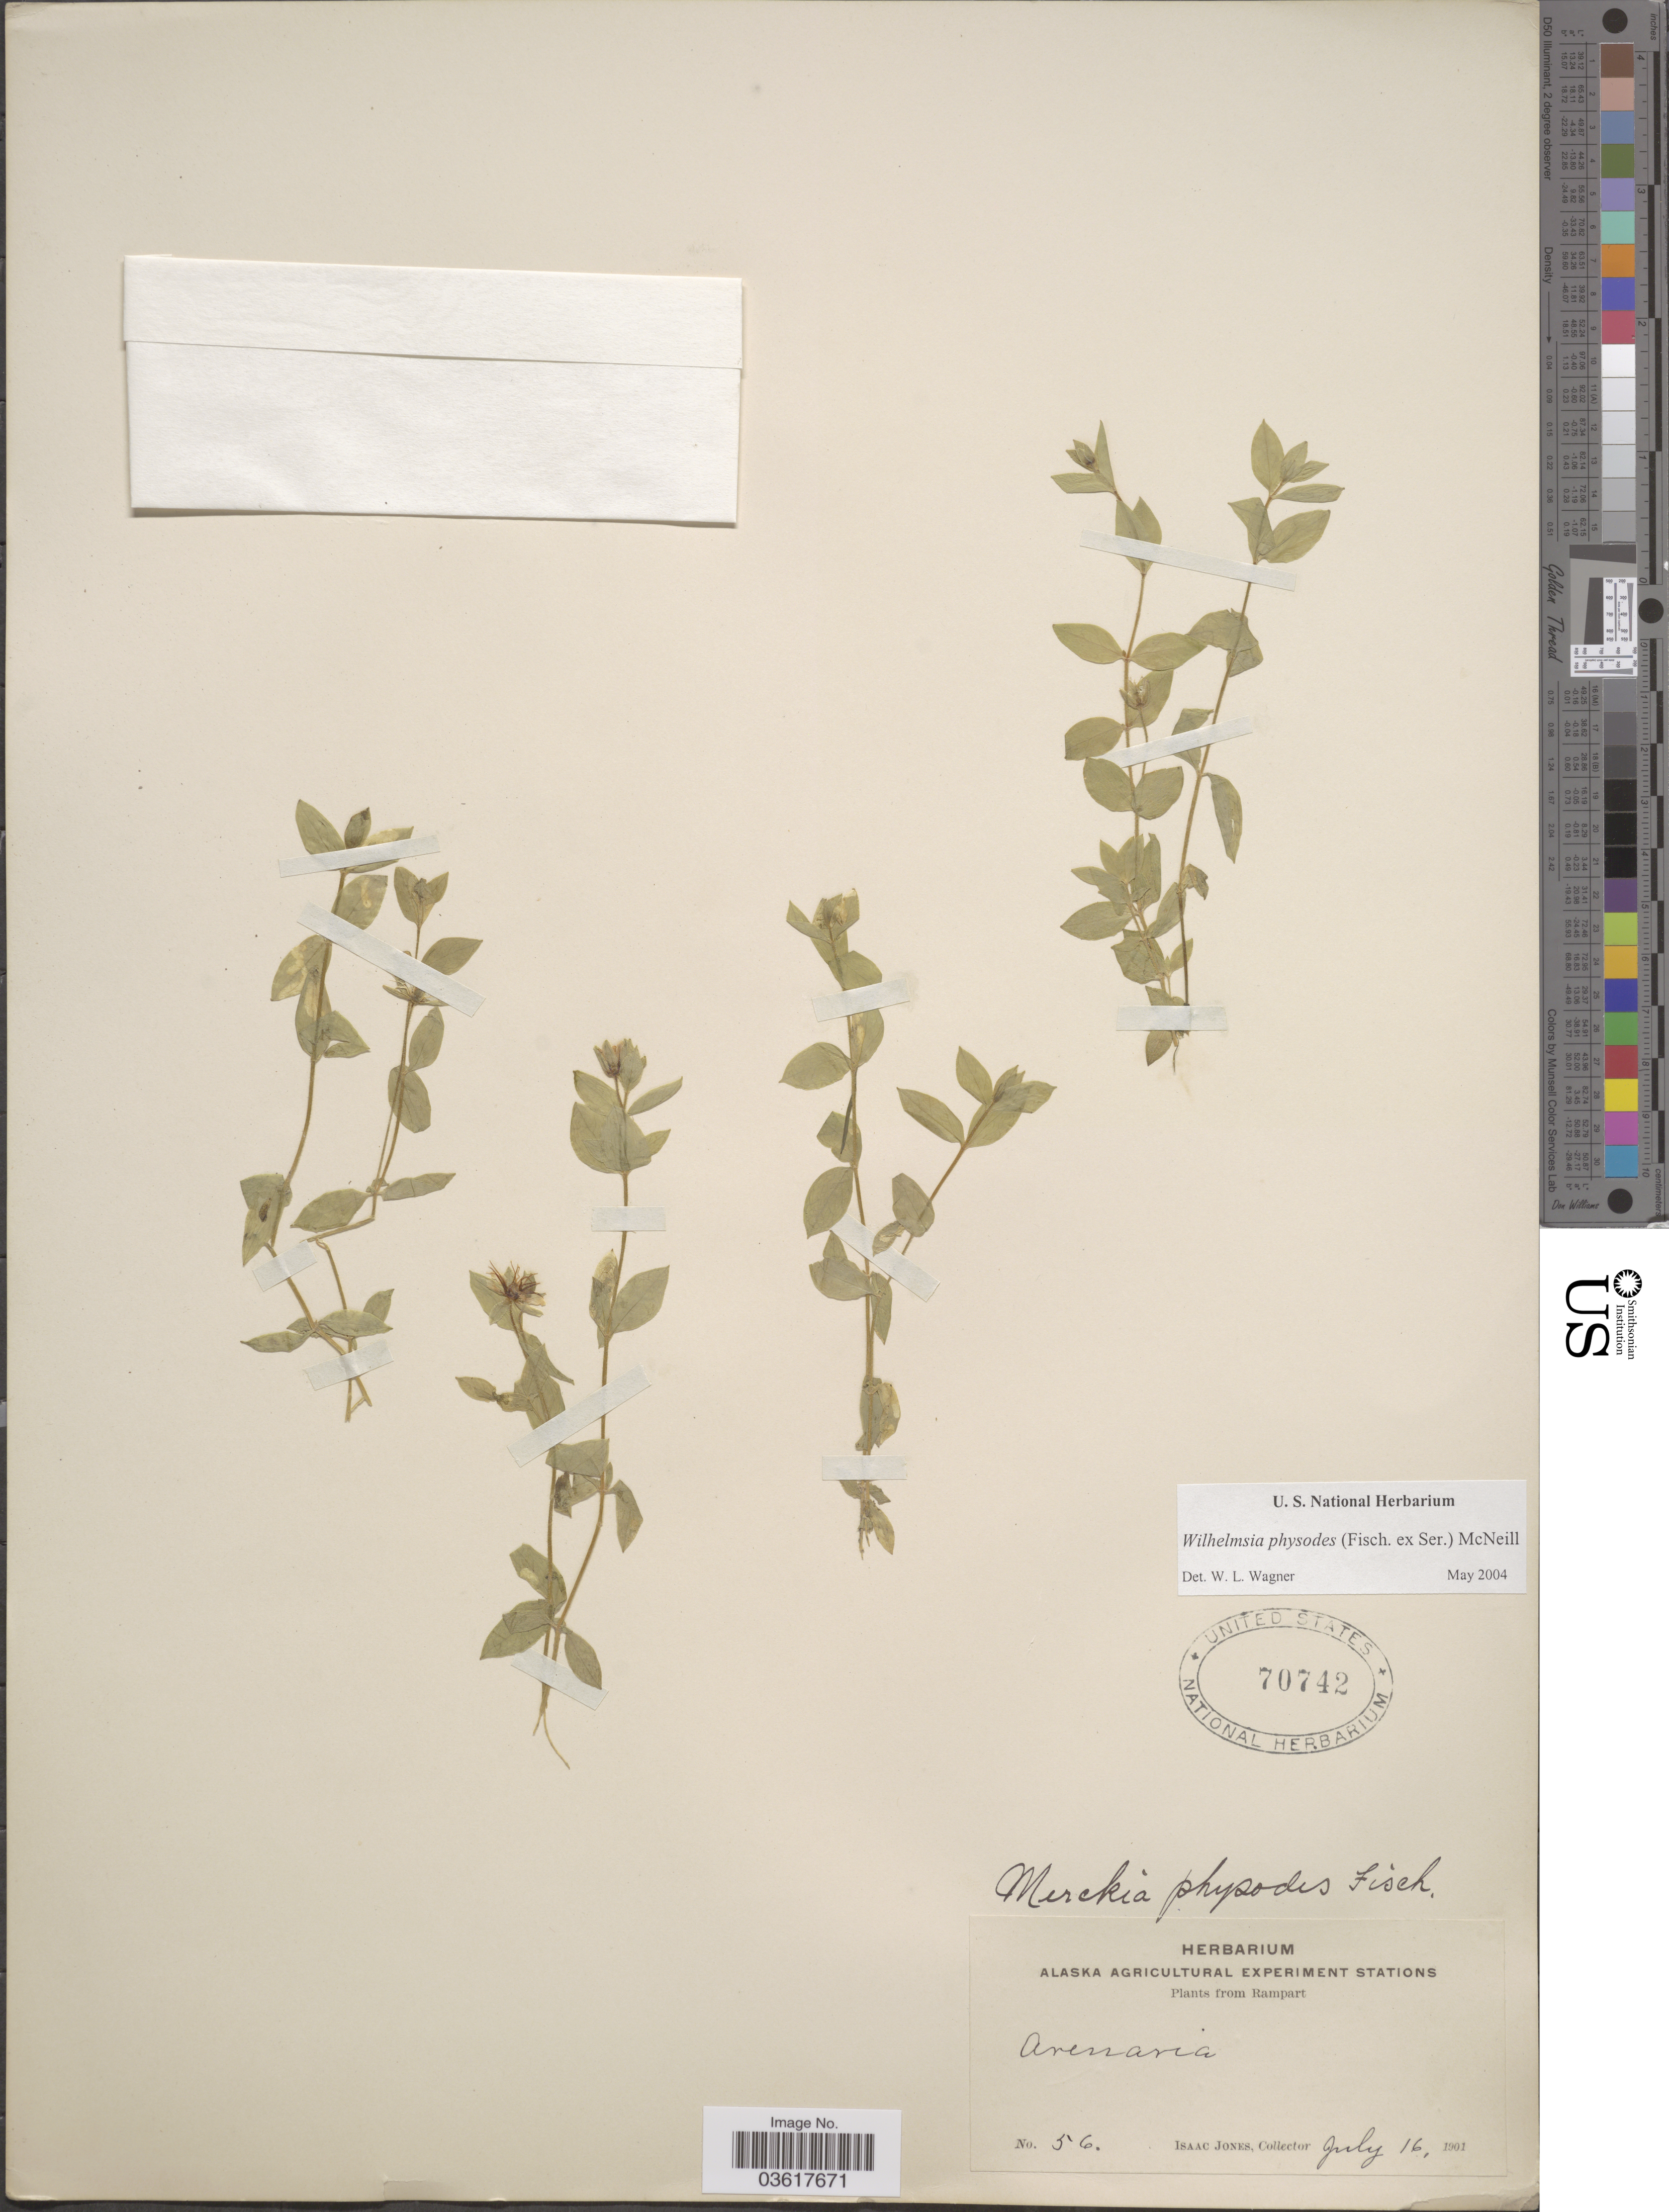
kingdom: Plantae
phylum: Tracheophyta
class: Magnoliopsida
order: Caryophyllales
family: Caryophyllaceae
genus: Wilhelmsia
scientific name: Wilhelmsia sp.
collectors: I. Jones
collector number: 56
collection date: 1901-07-16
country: United States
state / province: Alaska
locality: Rampart.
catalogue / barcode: US 70742